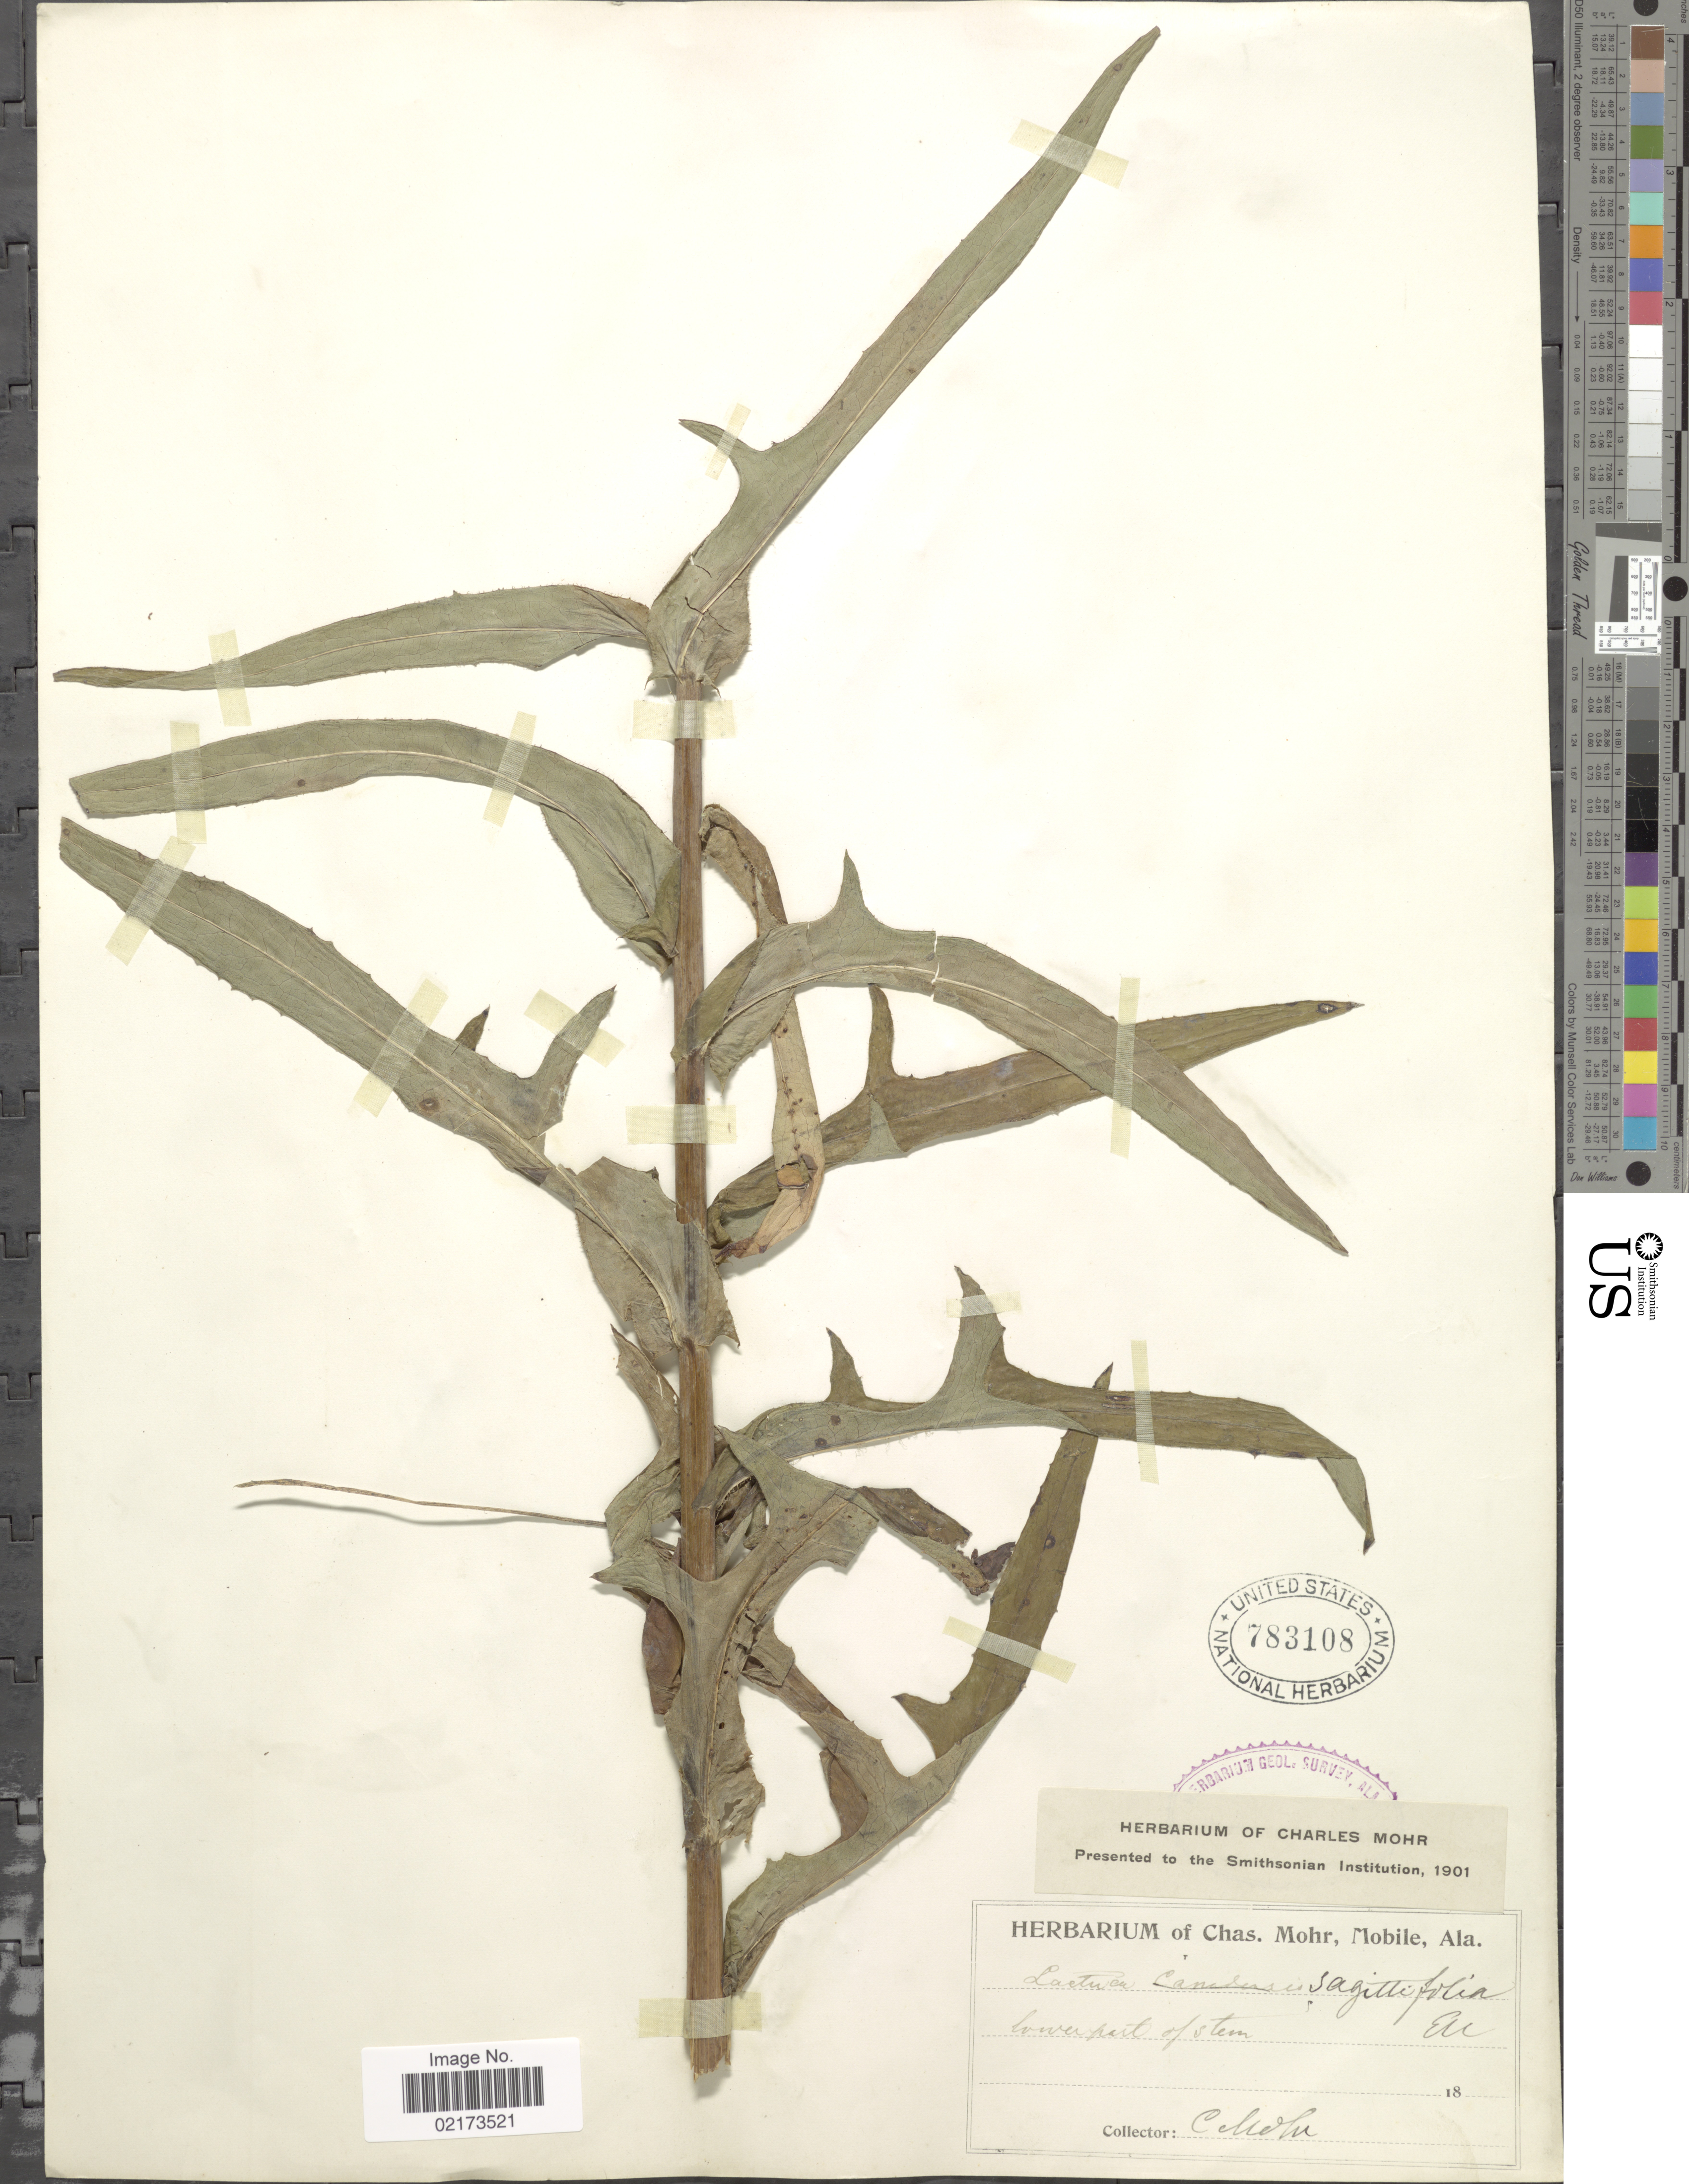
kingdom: Plantae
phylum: Tracheophyta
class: Magnoliopsida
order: Asterales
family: Asteraceae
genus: Lactuca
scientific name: Lactuca canadensis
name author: L.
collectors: Mohr, C. T. (herbarium)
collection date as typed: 18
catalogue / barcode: US 783108